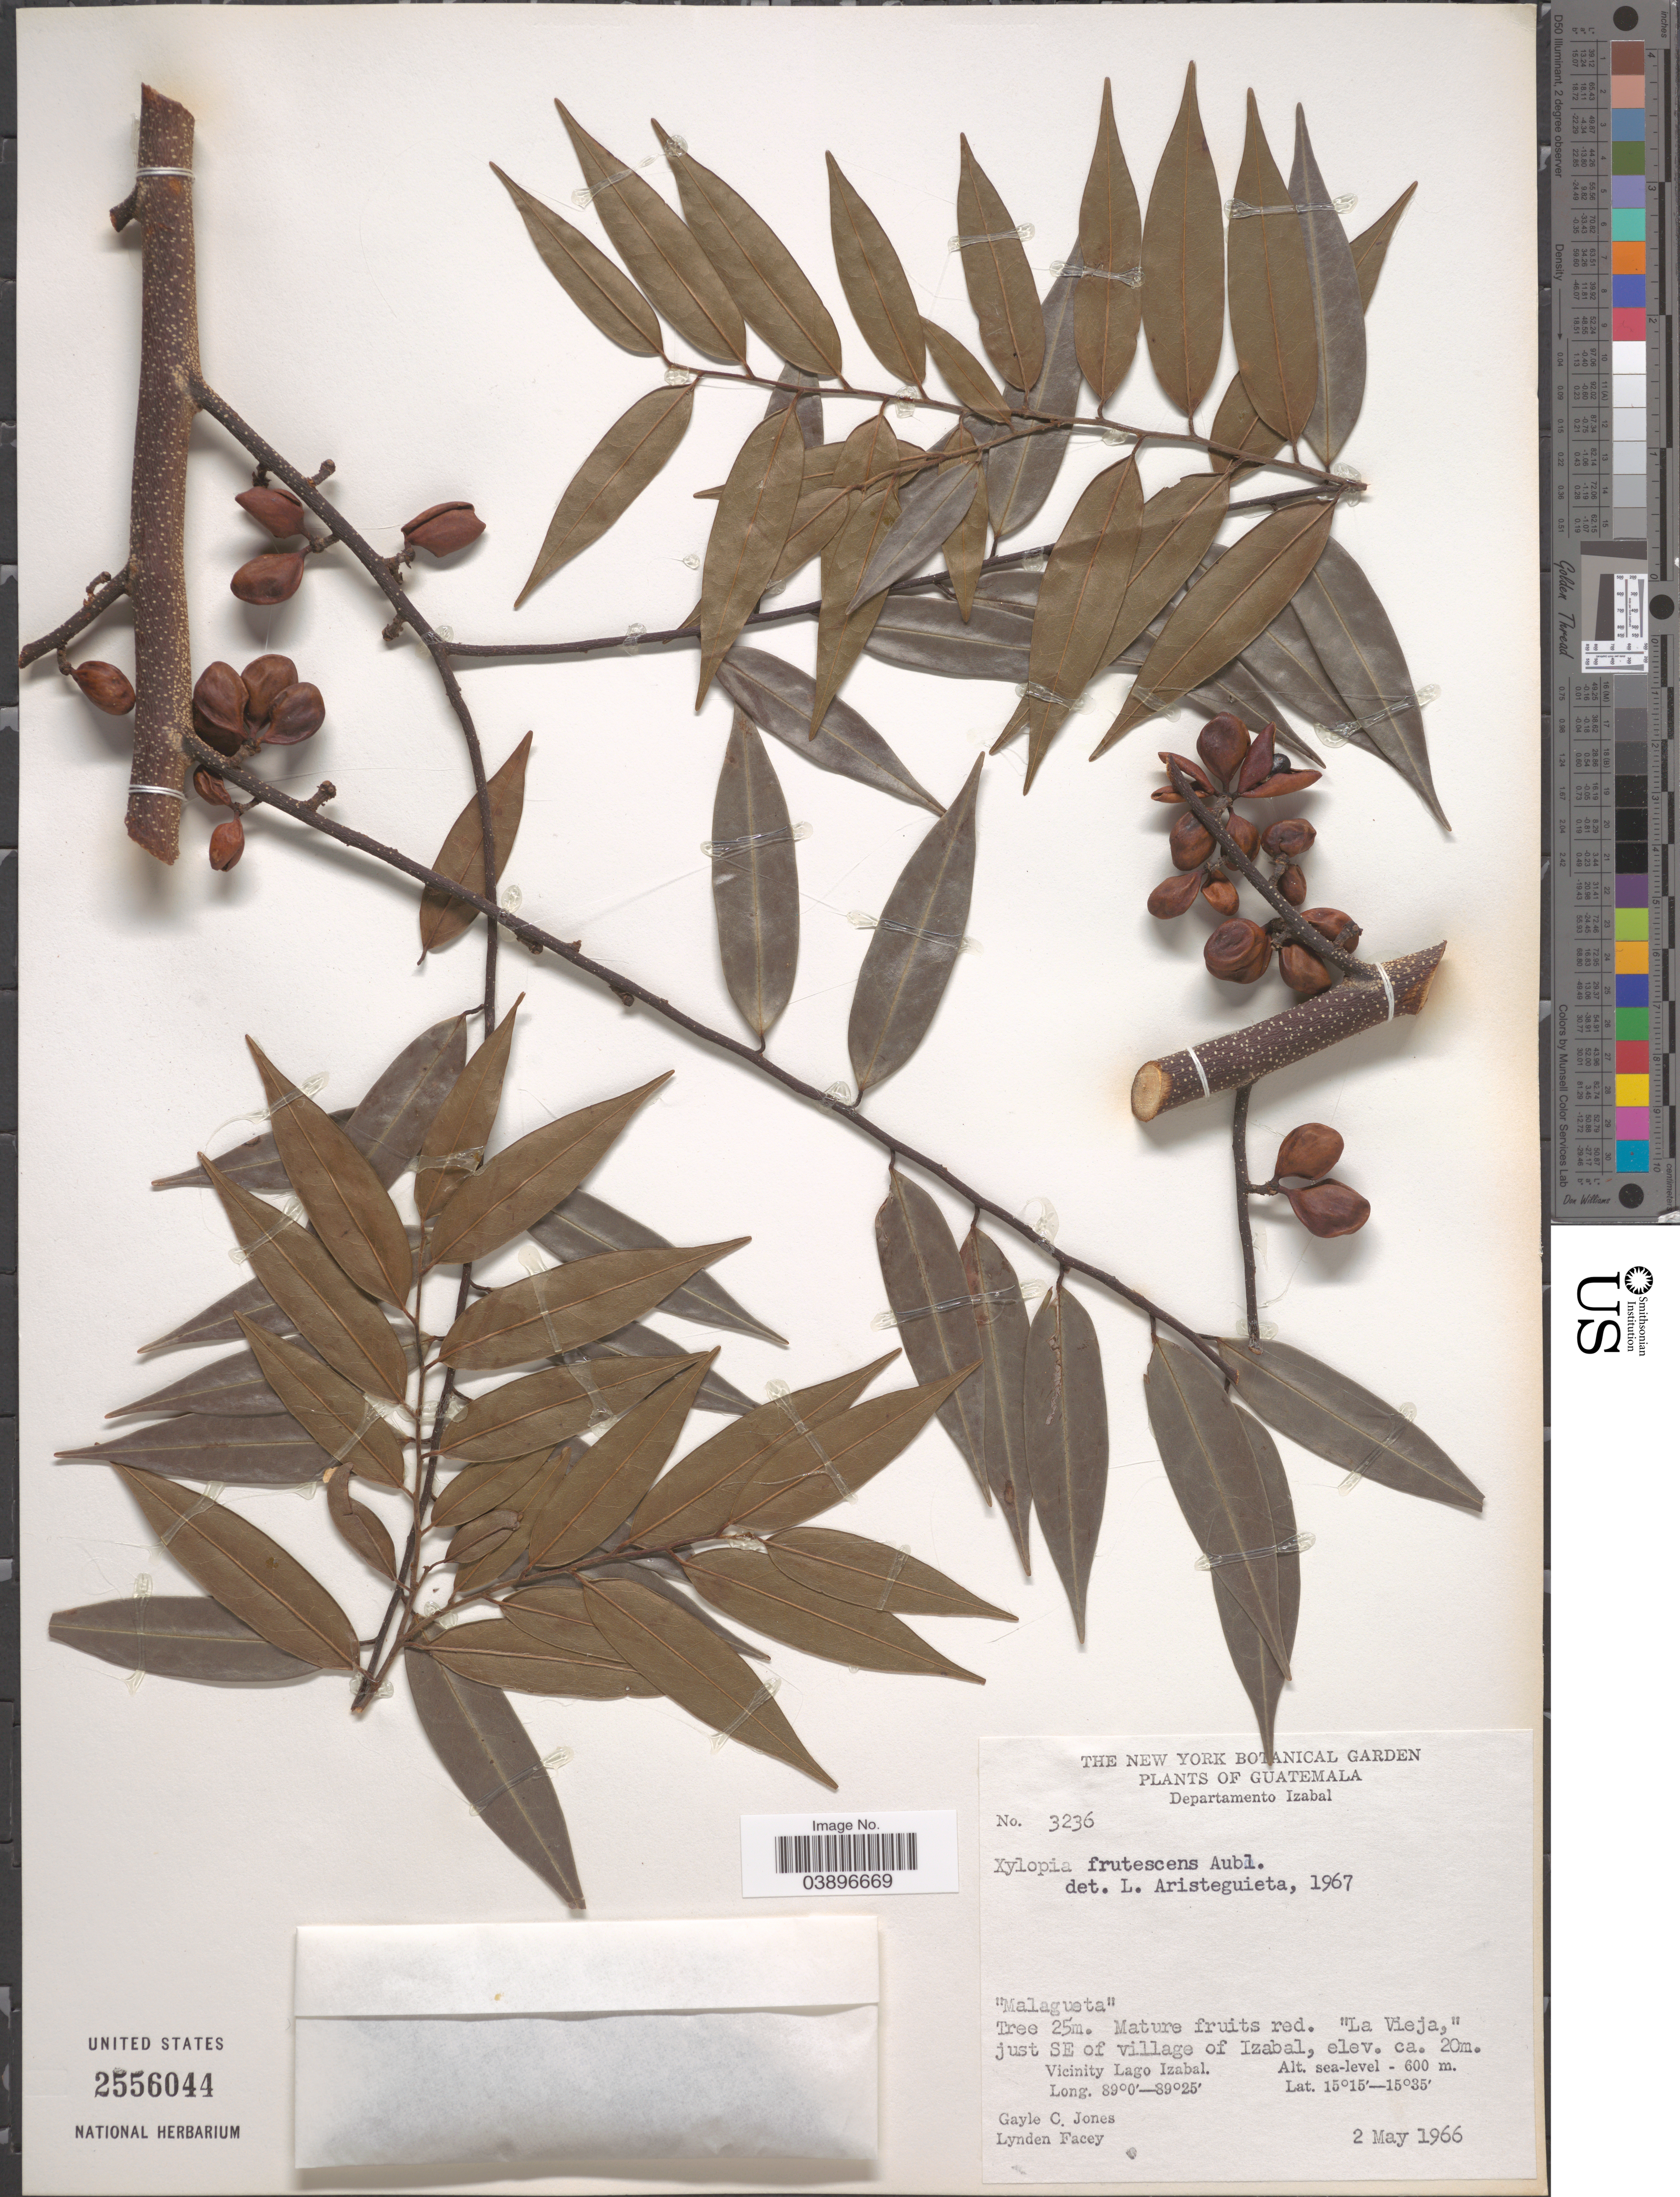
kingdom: Plantae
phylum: Tracheophyta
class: Magnoliopsida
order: Magnoliales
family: Annonaceae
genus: Xylopia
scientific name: Xylopia frutescens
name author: Aubl.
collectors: G. C. Jones & L. Facey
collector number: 3236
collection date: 1966-05-02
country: Guatemala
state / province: Izabal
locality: Departamento Izabal. "La Vieja," just SE of village of Izabal. Vicinity Lago Izabal.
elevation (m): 20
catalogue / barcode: US 2556044